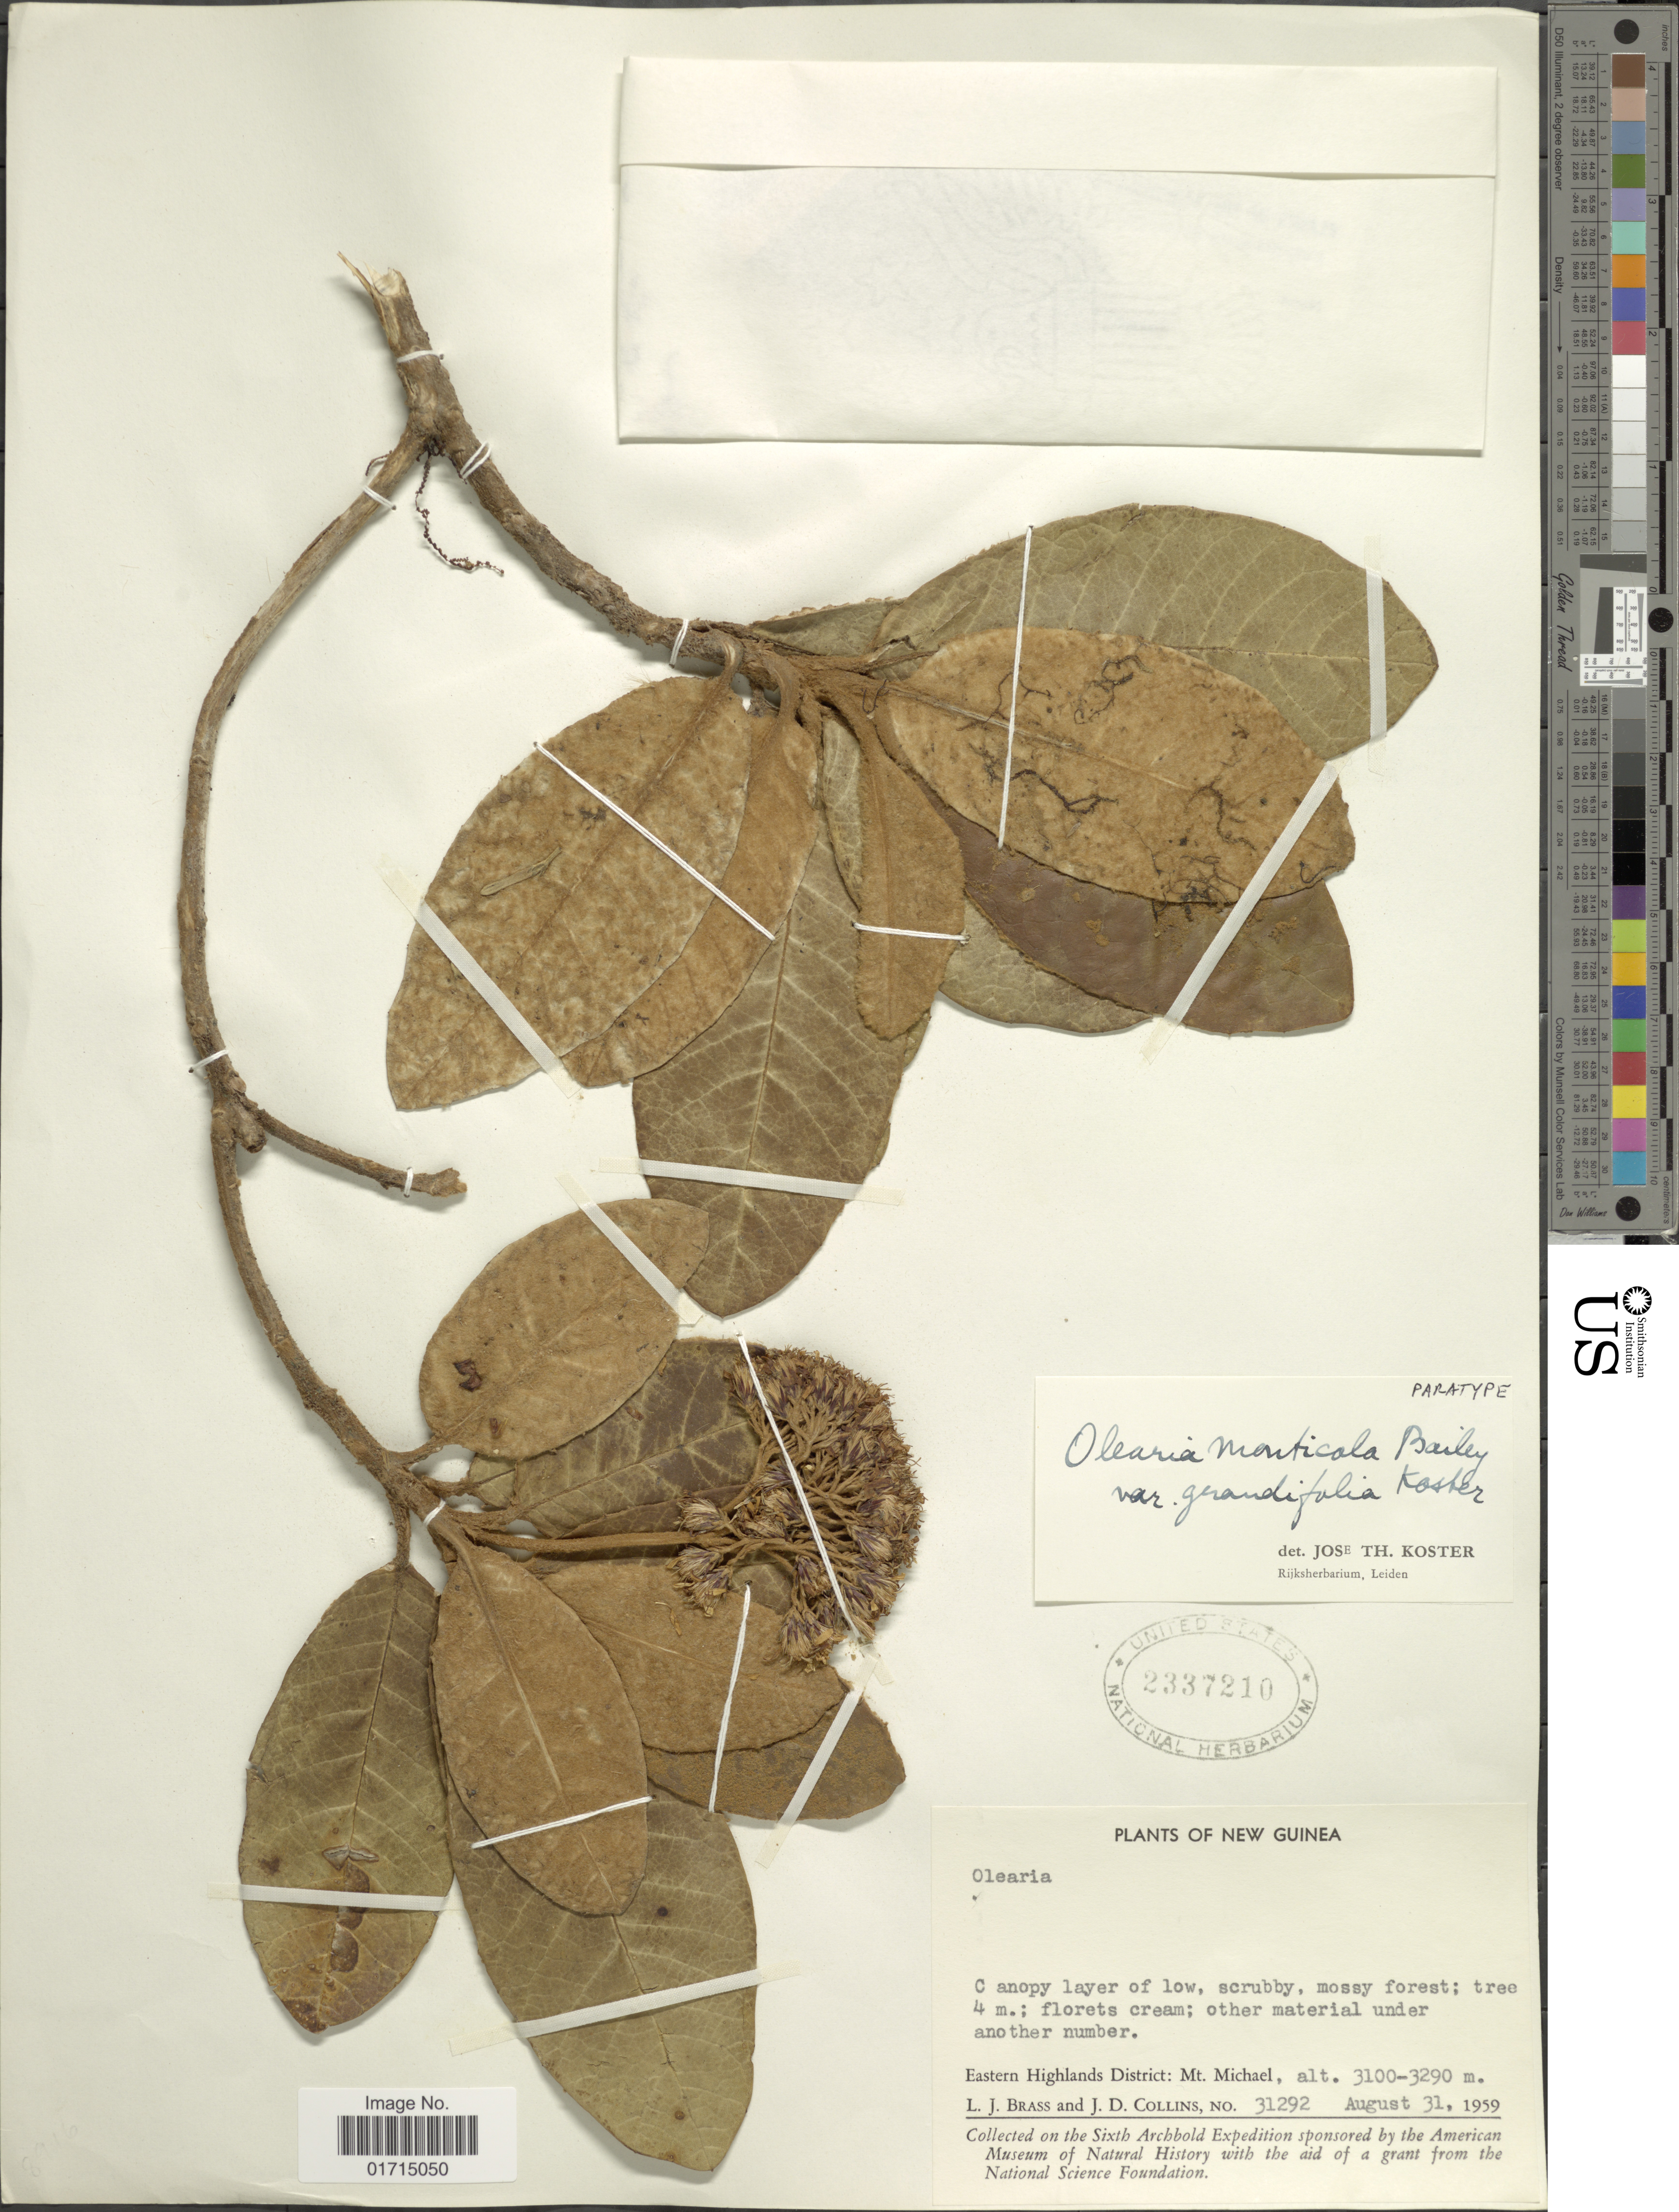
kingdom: Plantae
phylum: Tracheophyta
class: Magnoliopsida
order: Asterales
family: Asteraceae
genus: Olearia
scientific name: Olearia monticola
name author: F.M. Bailey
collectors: L. J. Brass & J. Collins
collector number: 31292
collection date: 1959-08-31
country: Papua New Guinea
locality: New Guinea. Eastern Highland District: Mt. Michael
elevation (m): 3100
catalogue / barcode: US 2337210